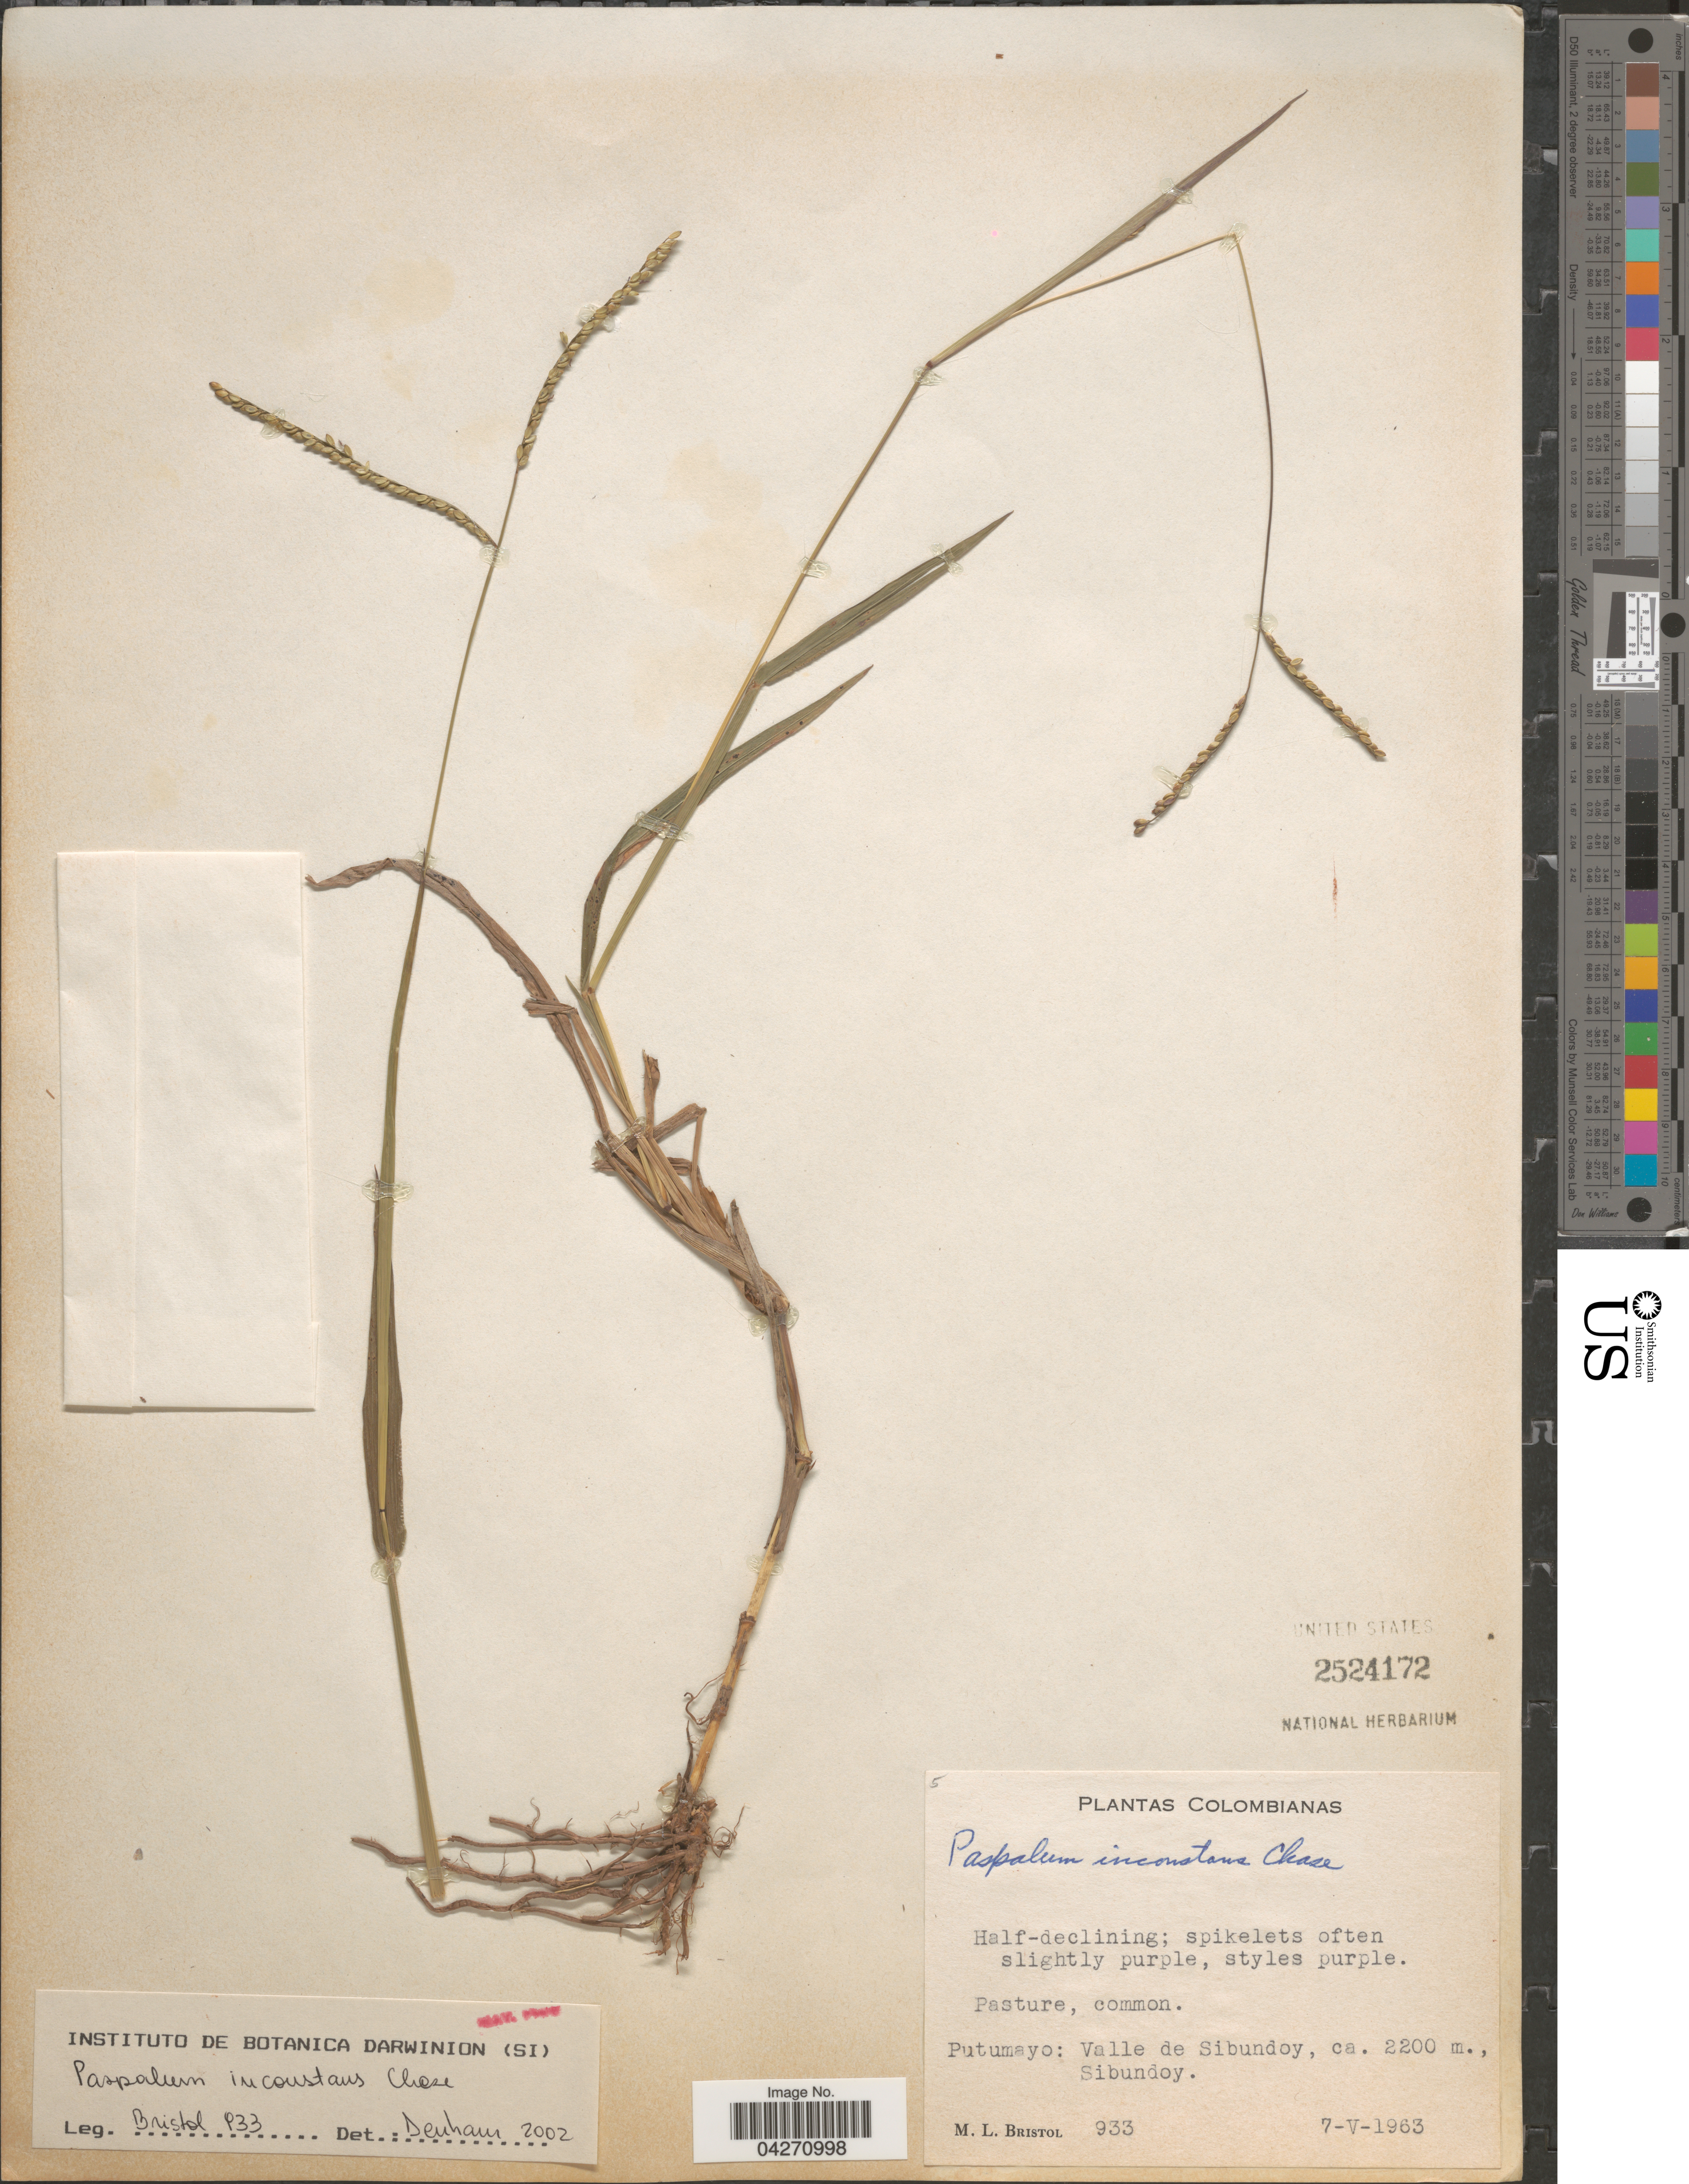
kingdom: Plantae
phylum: Tracheophyta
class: Liliopsida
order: Poales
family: Poaceae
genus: Paspalum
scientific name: Paspalum inconstans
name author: Chase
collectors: M. L. Bristol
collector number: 933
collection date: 1963-05-07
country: Colombia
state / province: Putumayo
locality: Valle de Sibundoy, Sibundoy.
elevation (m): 2200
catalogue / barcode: US 2524172